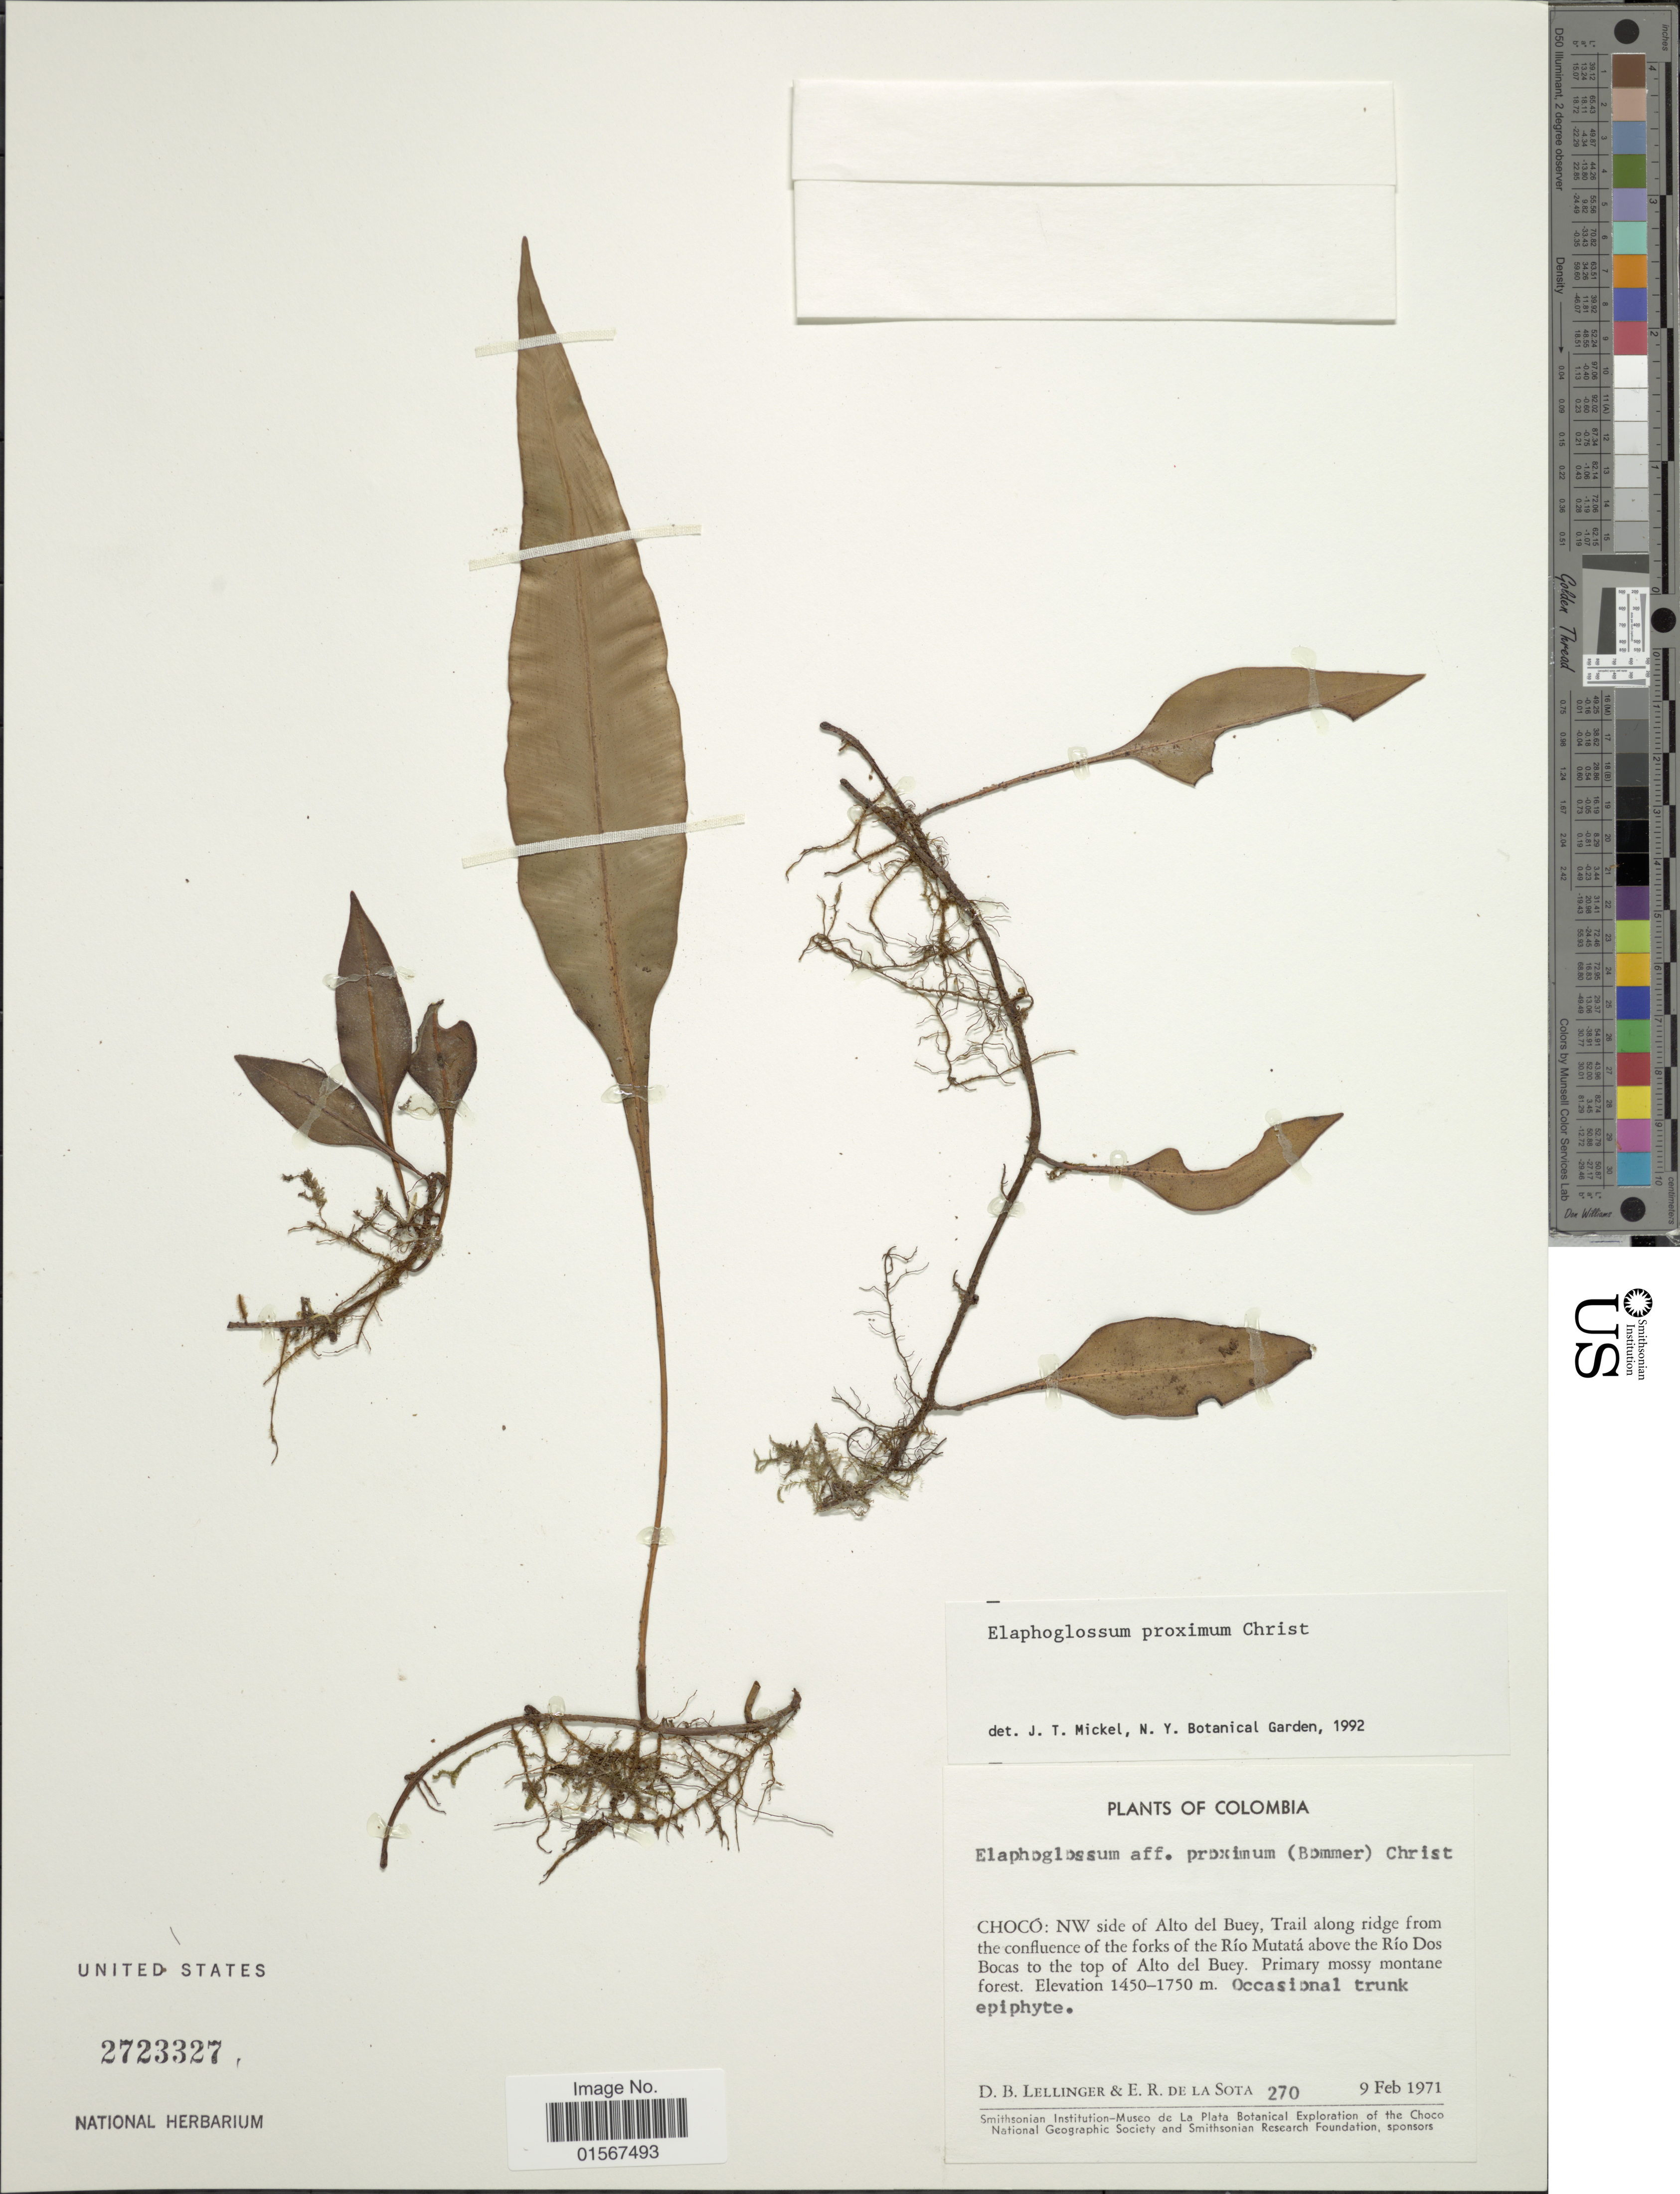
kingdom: Plantae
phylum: Tracheophyta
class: Polypodiopsida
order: Polypodiales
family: Dryopteridaceae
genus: Elaphoglossum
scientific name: Elaphoglossum proximum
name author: (J. Bommer) Christ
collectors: D. B. Lellinger & E. R. de la Sota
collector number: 270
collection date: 1971-02-09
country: Colombia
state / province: Chocó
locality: Colombia, Chocó: NW side of Alto del Buey, trail along ridge from the confluence of the forks of the Río Mutatá, above Río Dos Bocas toward the top of Alto del Buey.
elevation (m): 1450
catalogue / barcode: US 2723327